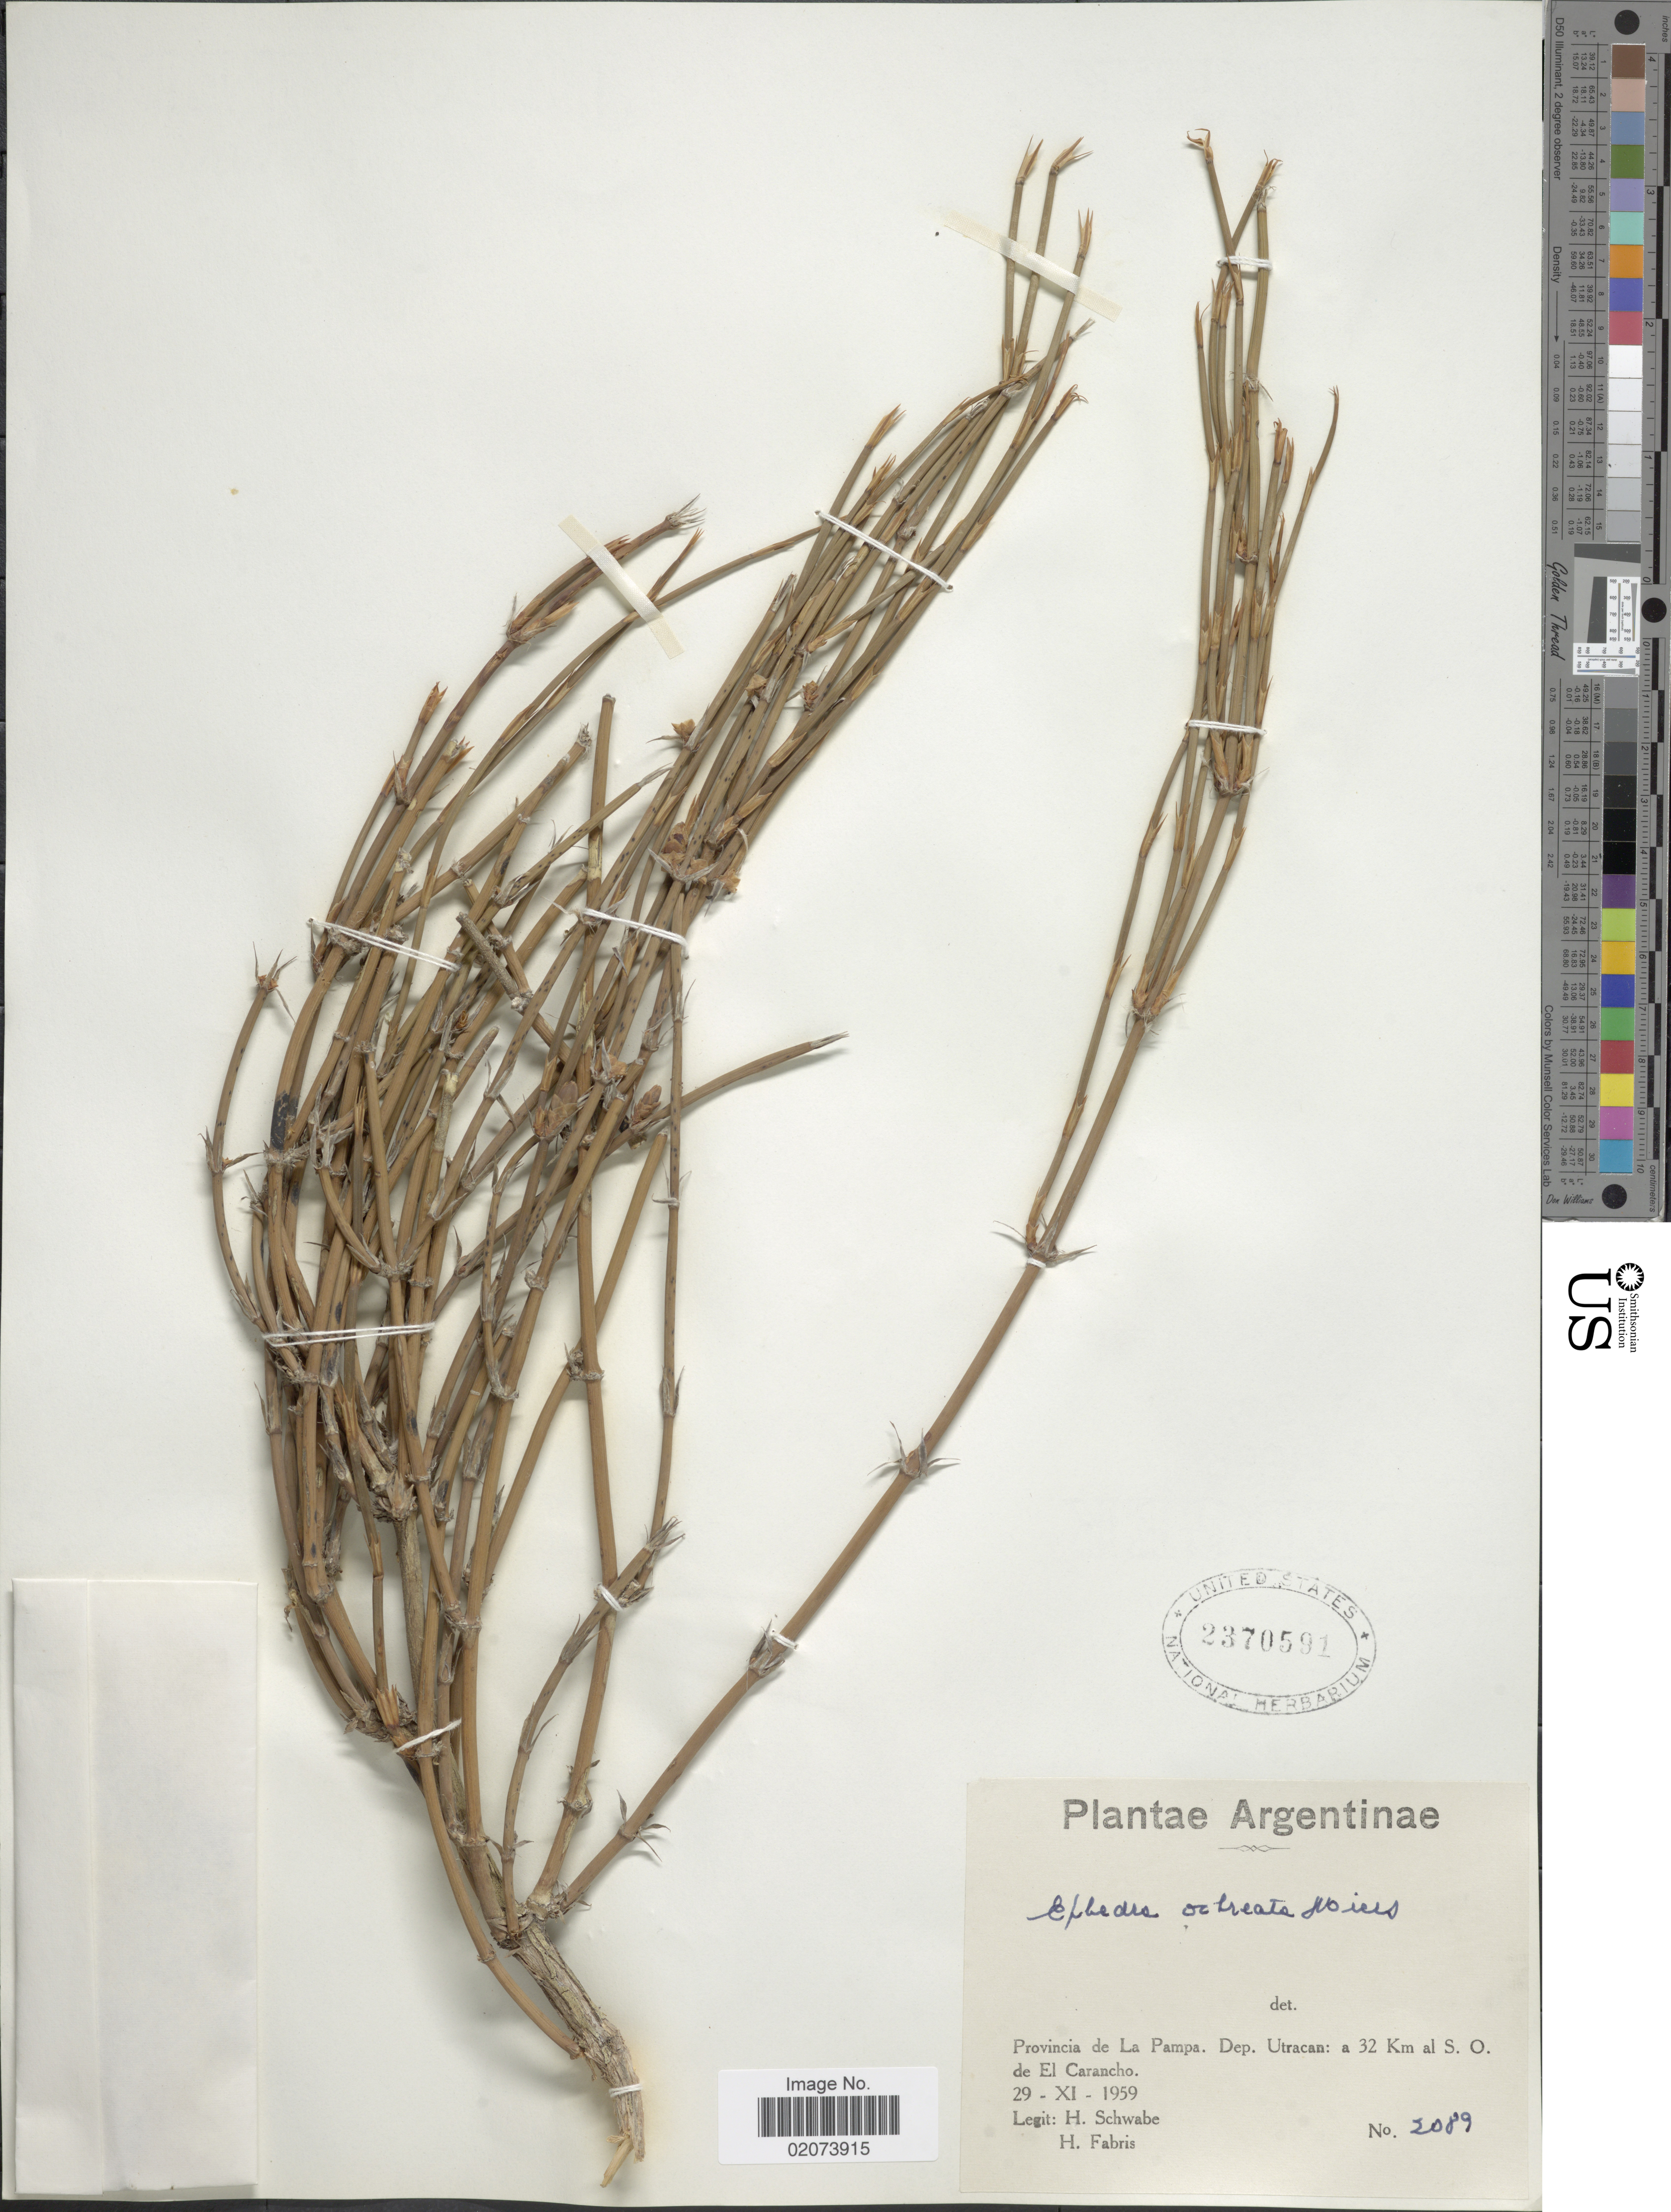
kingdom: Plantae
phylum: Tracheophyta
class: Gnetopsida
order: Ephedrales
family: Ephedraceae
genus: Ephedra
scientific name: Ephedra ochreata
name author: Miers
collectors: H. Schwabe & H. Fabris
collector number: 2089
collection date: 1959-11-29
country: Argentina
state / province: La Pampa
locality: Dep. Utracan, a 32 km al S.O. de El Carancho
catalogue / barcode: US 2370591